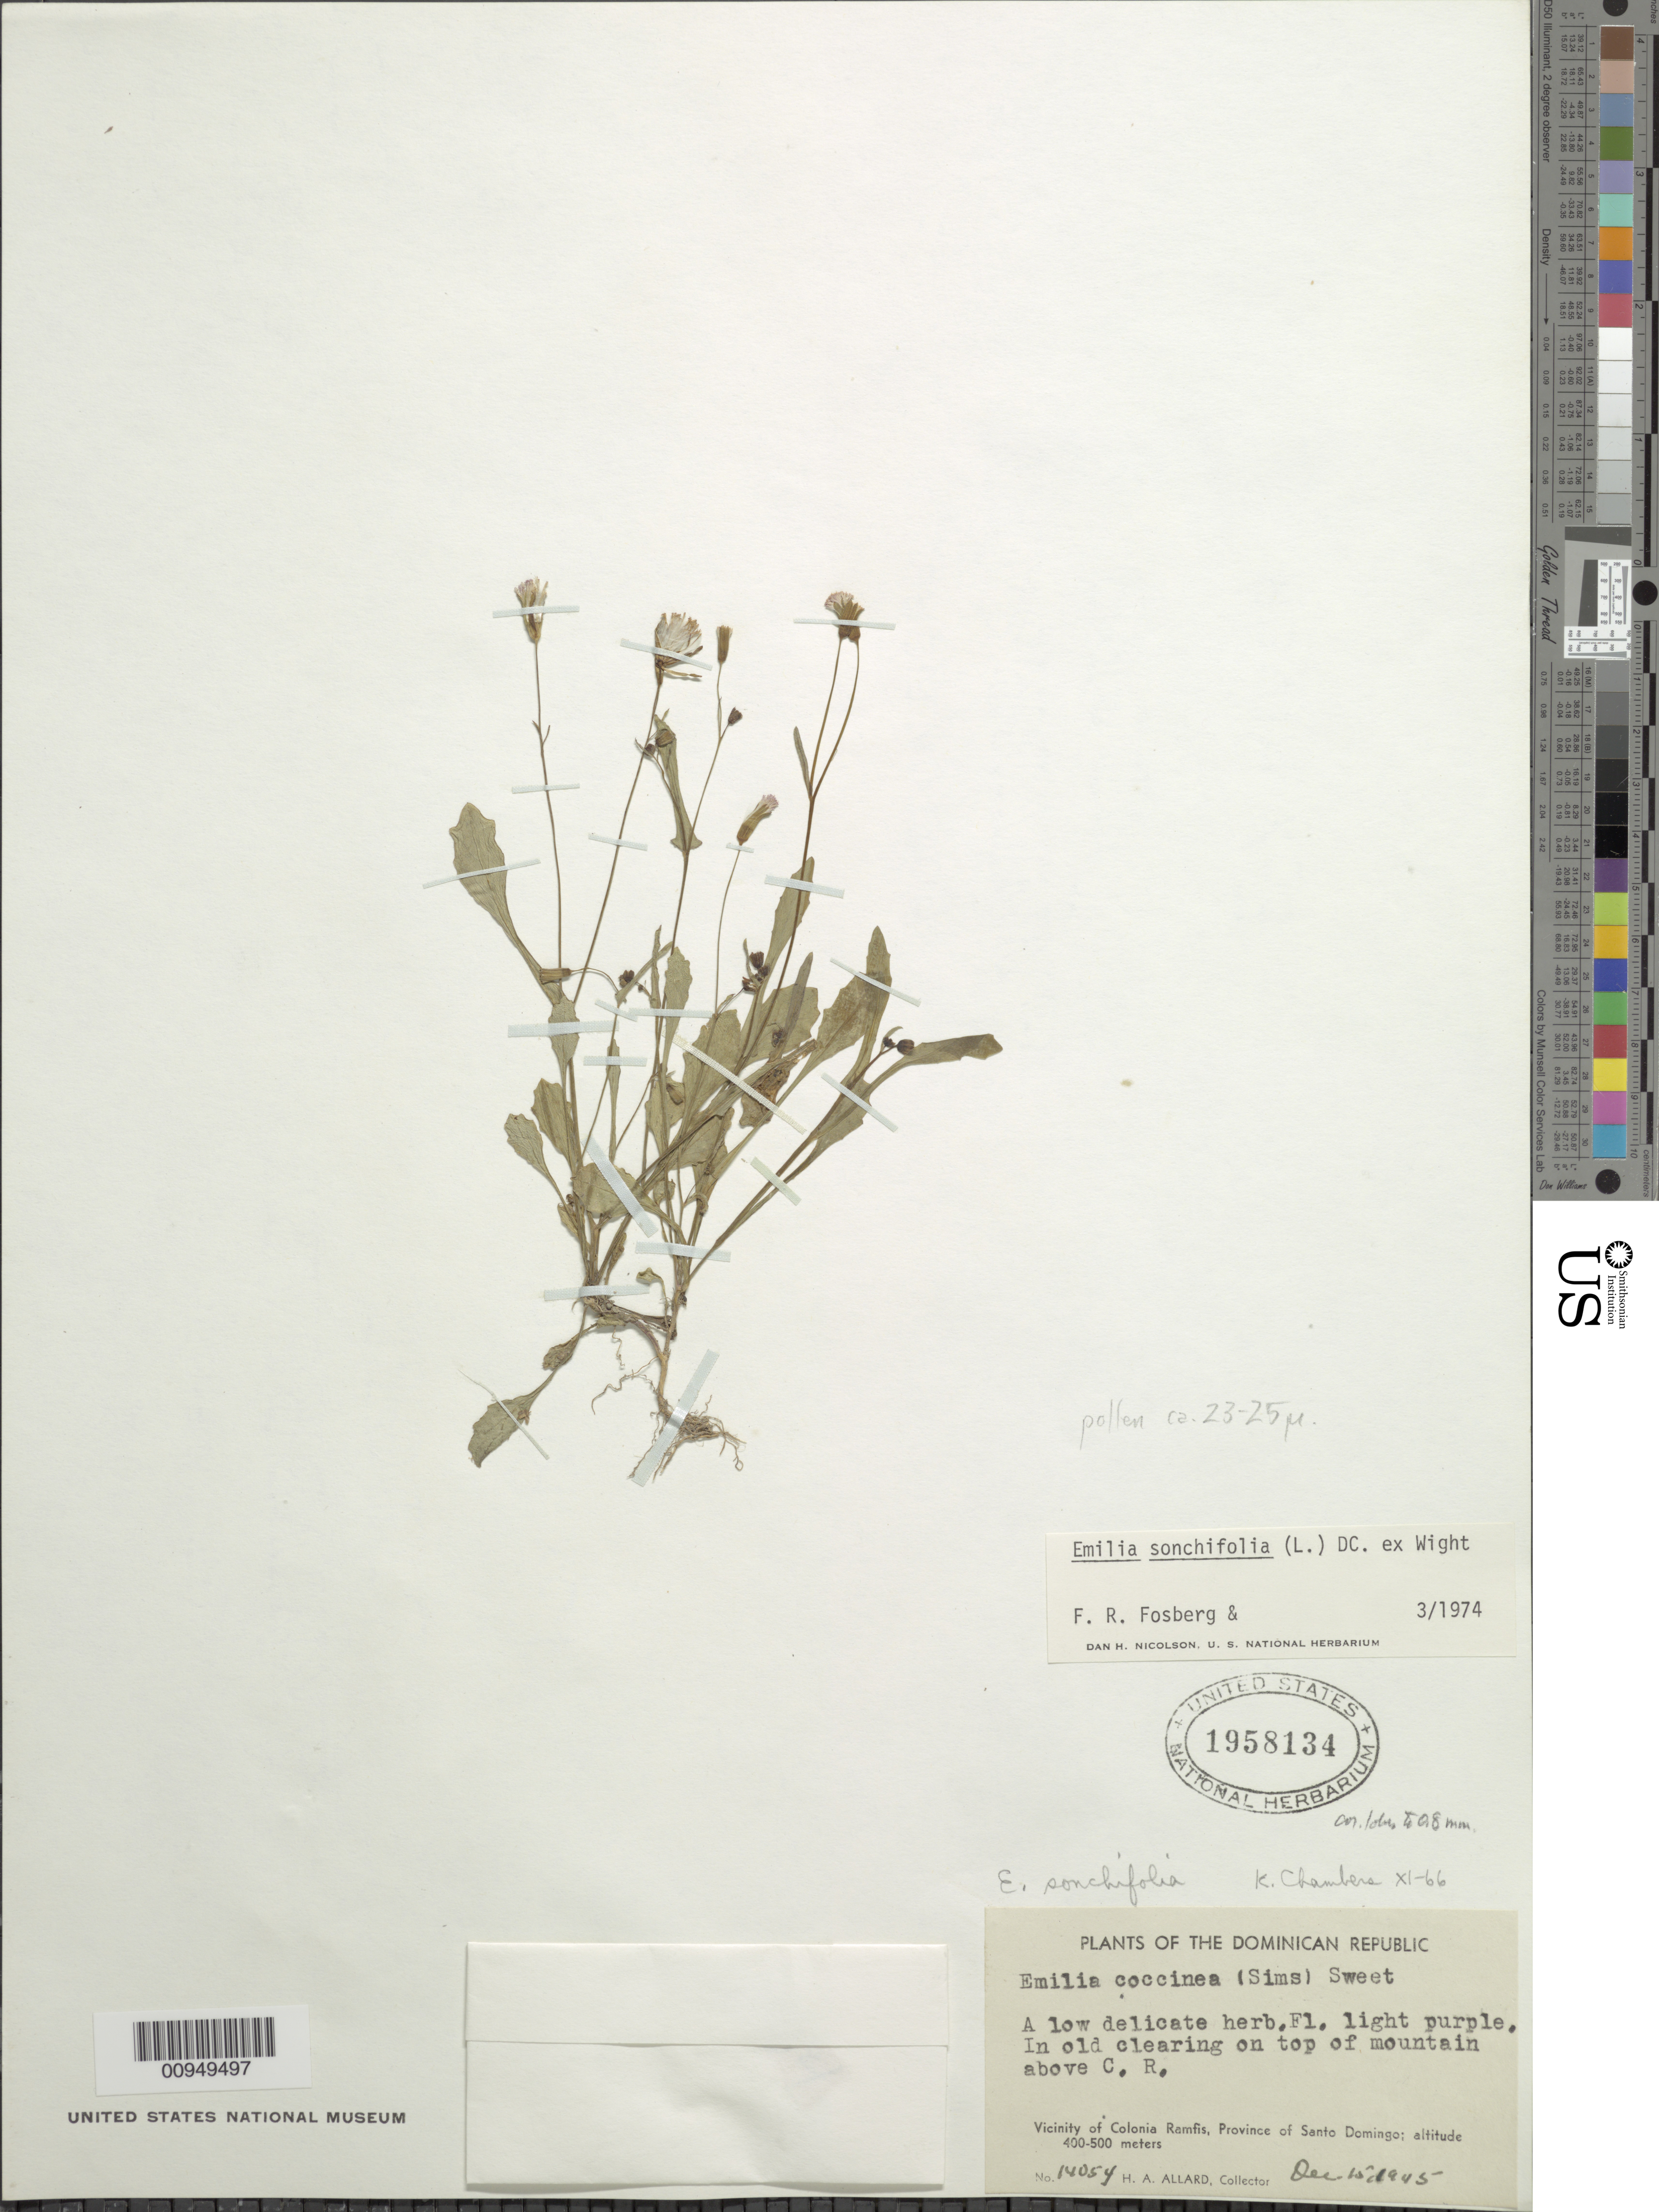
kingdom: Plantae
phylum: Tracheophyta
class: Magnoliopsida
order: Asterales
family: Asteraceae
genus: Emilia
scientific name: Emilia sonchifolia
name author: (L.) DC.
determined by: Fosberg, F. R.; Nicolson, D. H.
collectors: H. A. Allard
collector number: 14054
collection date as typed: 15 Dec 1945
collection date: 1945-12-15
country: Dominican Republic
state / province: Santo Domingo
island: Hispaniola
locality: Vicinity of Colonia Ramfis, old clearing on top of mountain above CR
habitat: Old clearing on top of mountain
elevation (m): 400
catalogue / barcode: US 1958134